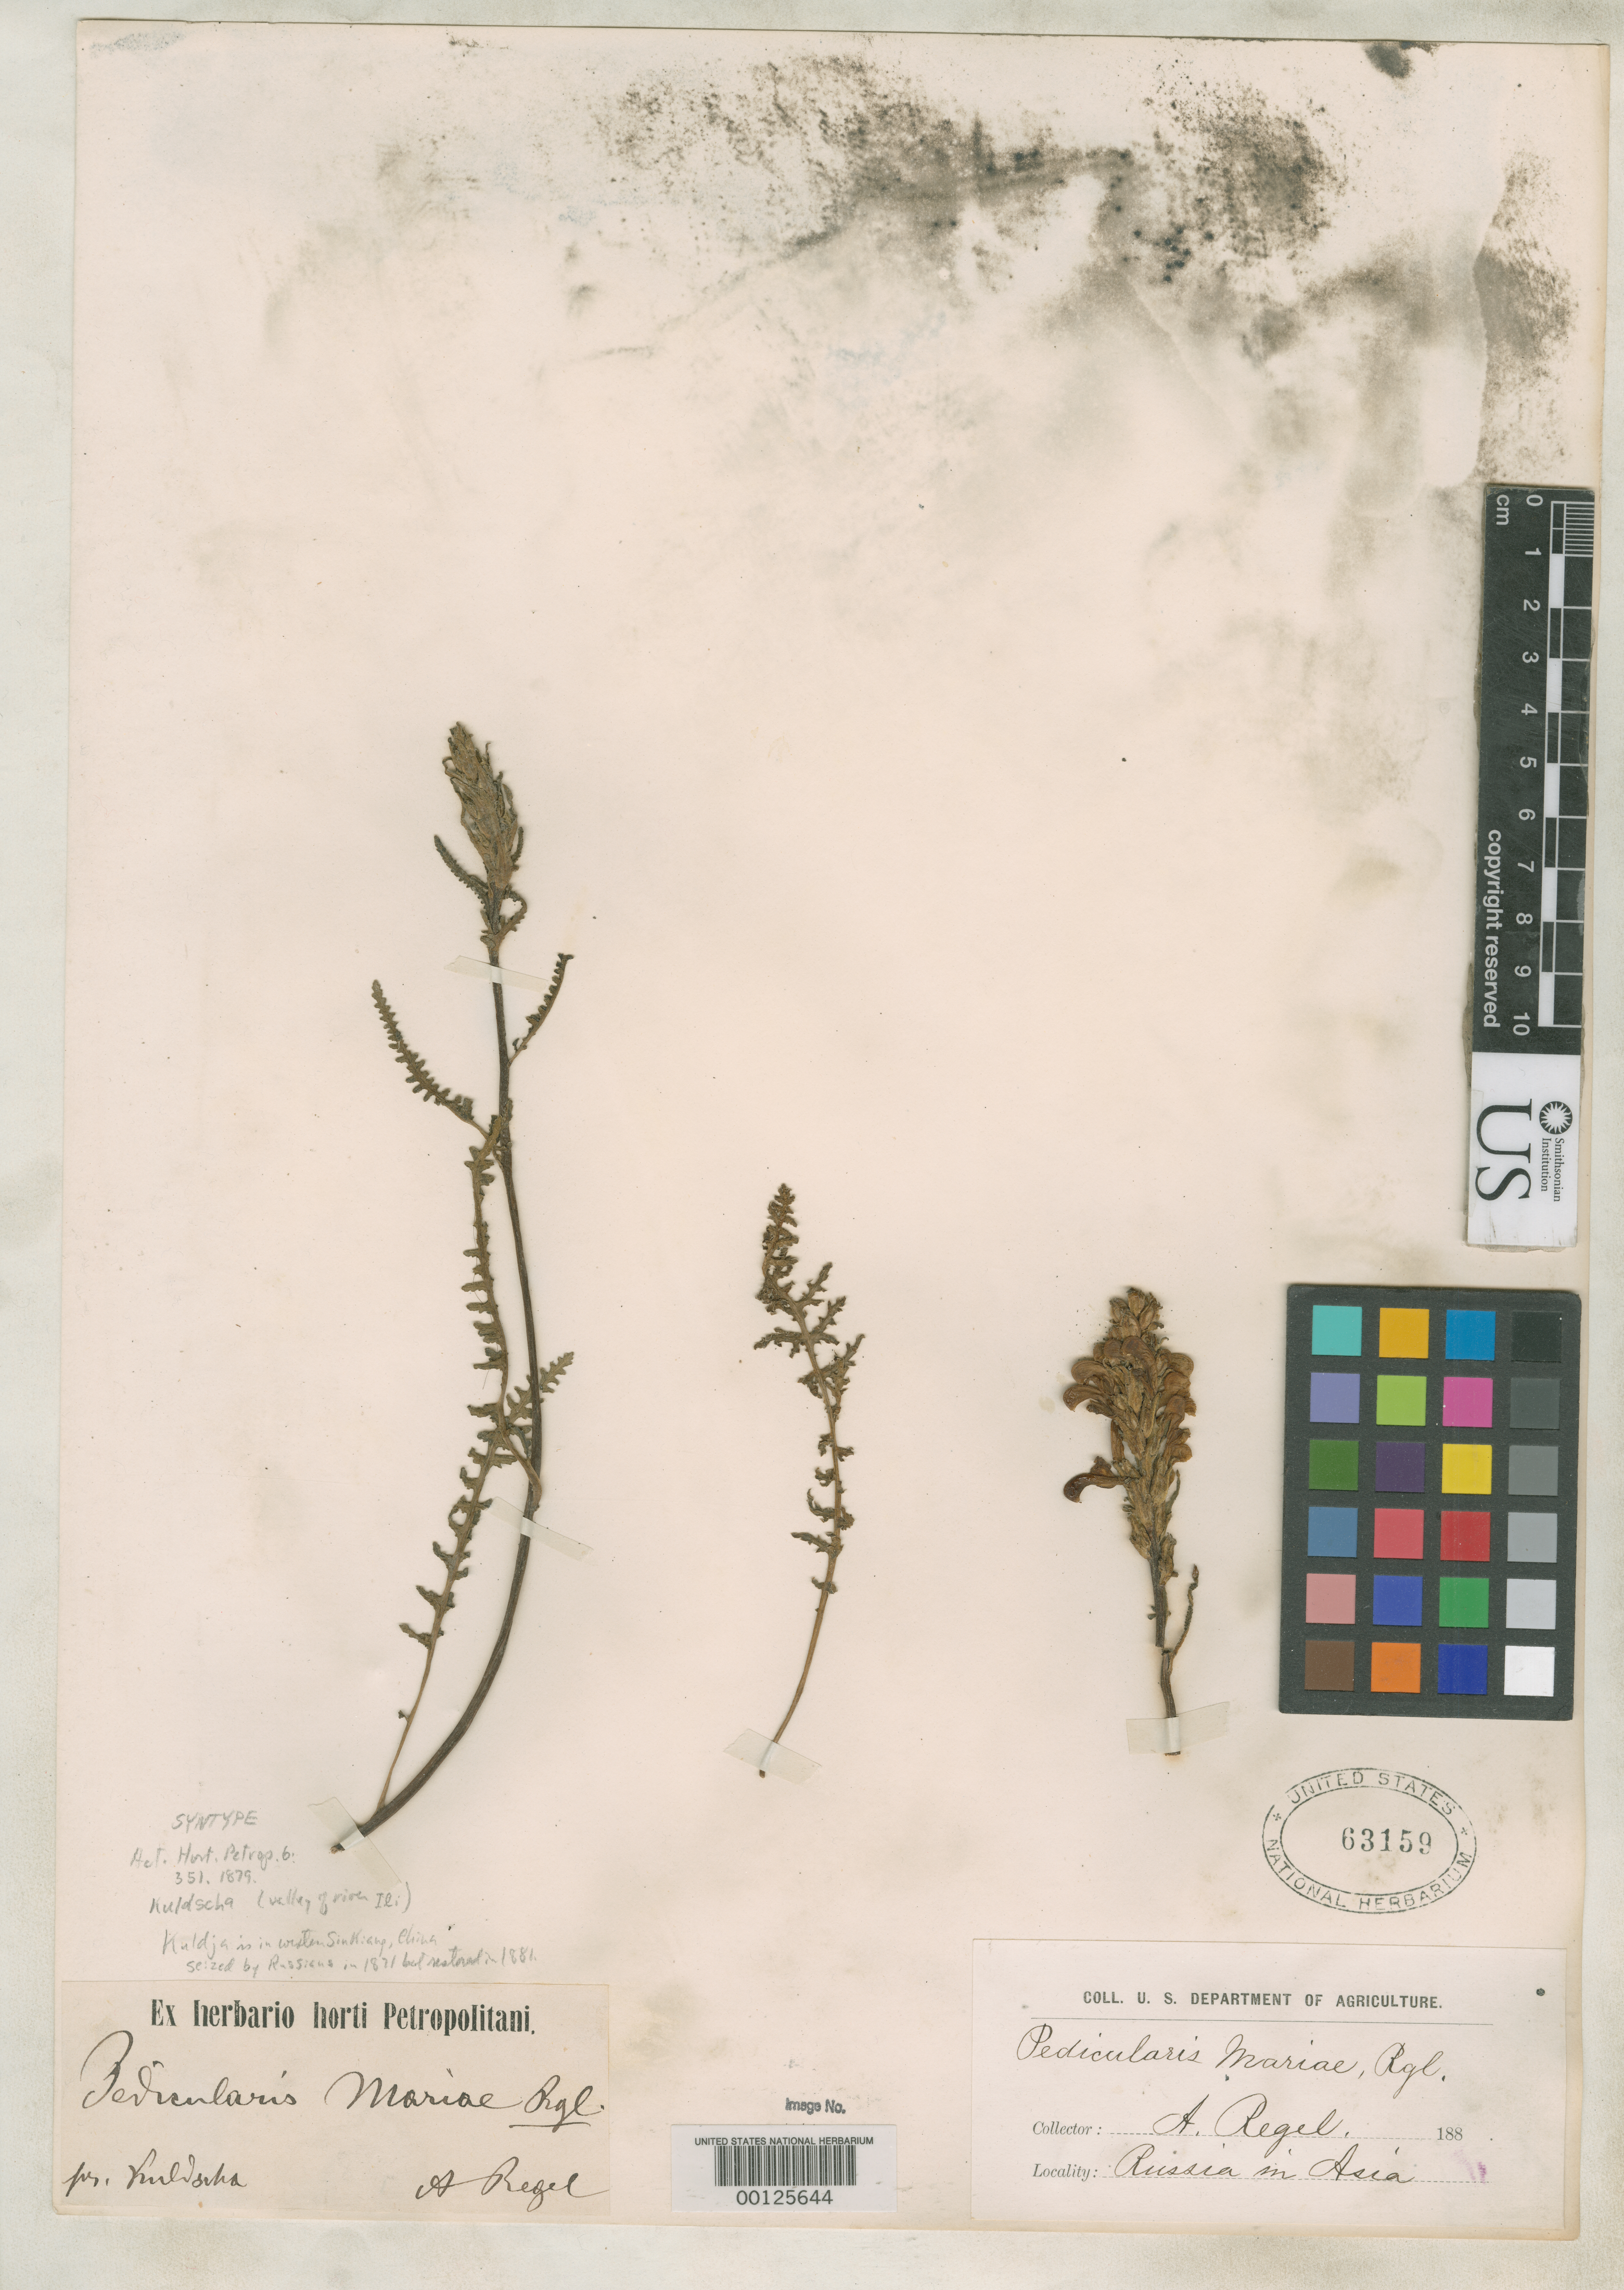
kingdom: Plantae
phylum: Tracheophyta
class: Magnoliopsida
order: Lamiales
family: Orobanchaceae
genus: Pedicularis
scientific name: Pedicularis mariae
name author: A. Regel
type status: Syntype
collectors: A. Regel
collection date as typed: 1879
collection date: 1879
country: China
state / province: Xinjiang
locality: Kuldja, Ili River.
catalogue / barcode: US 63159